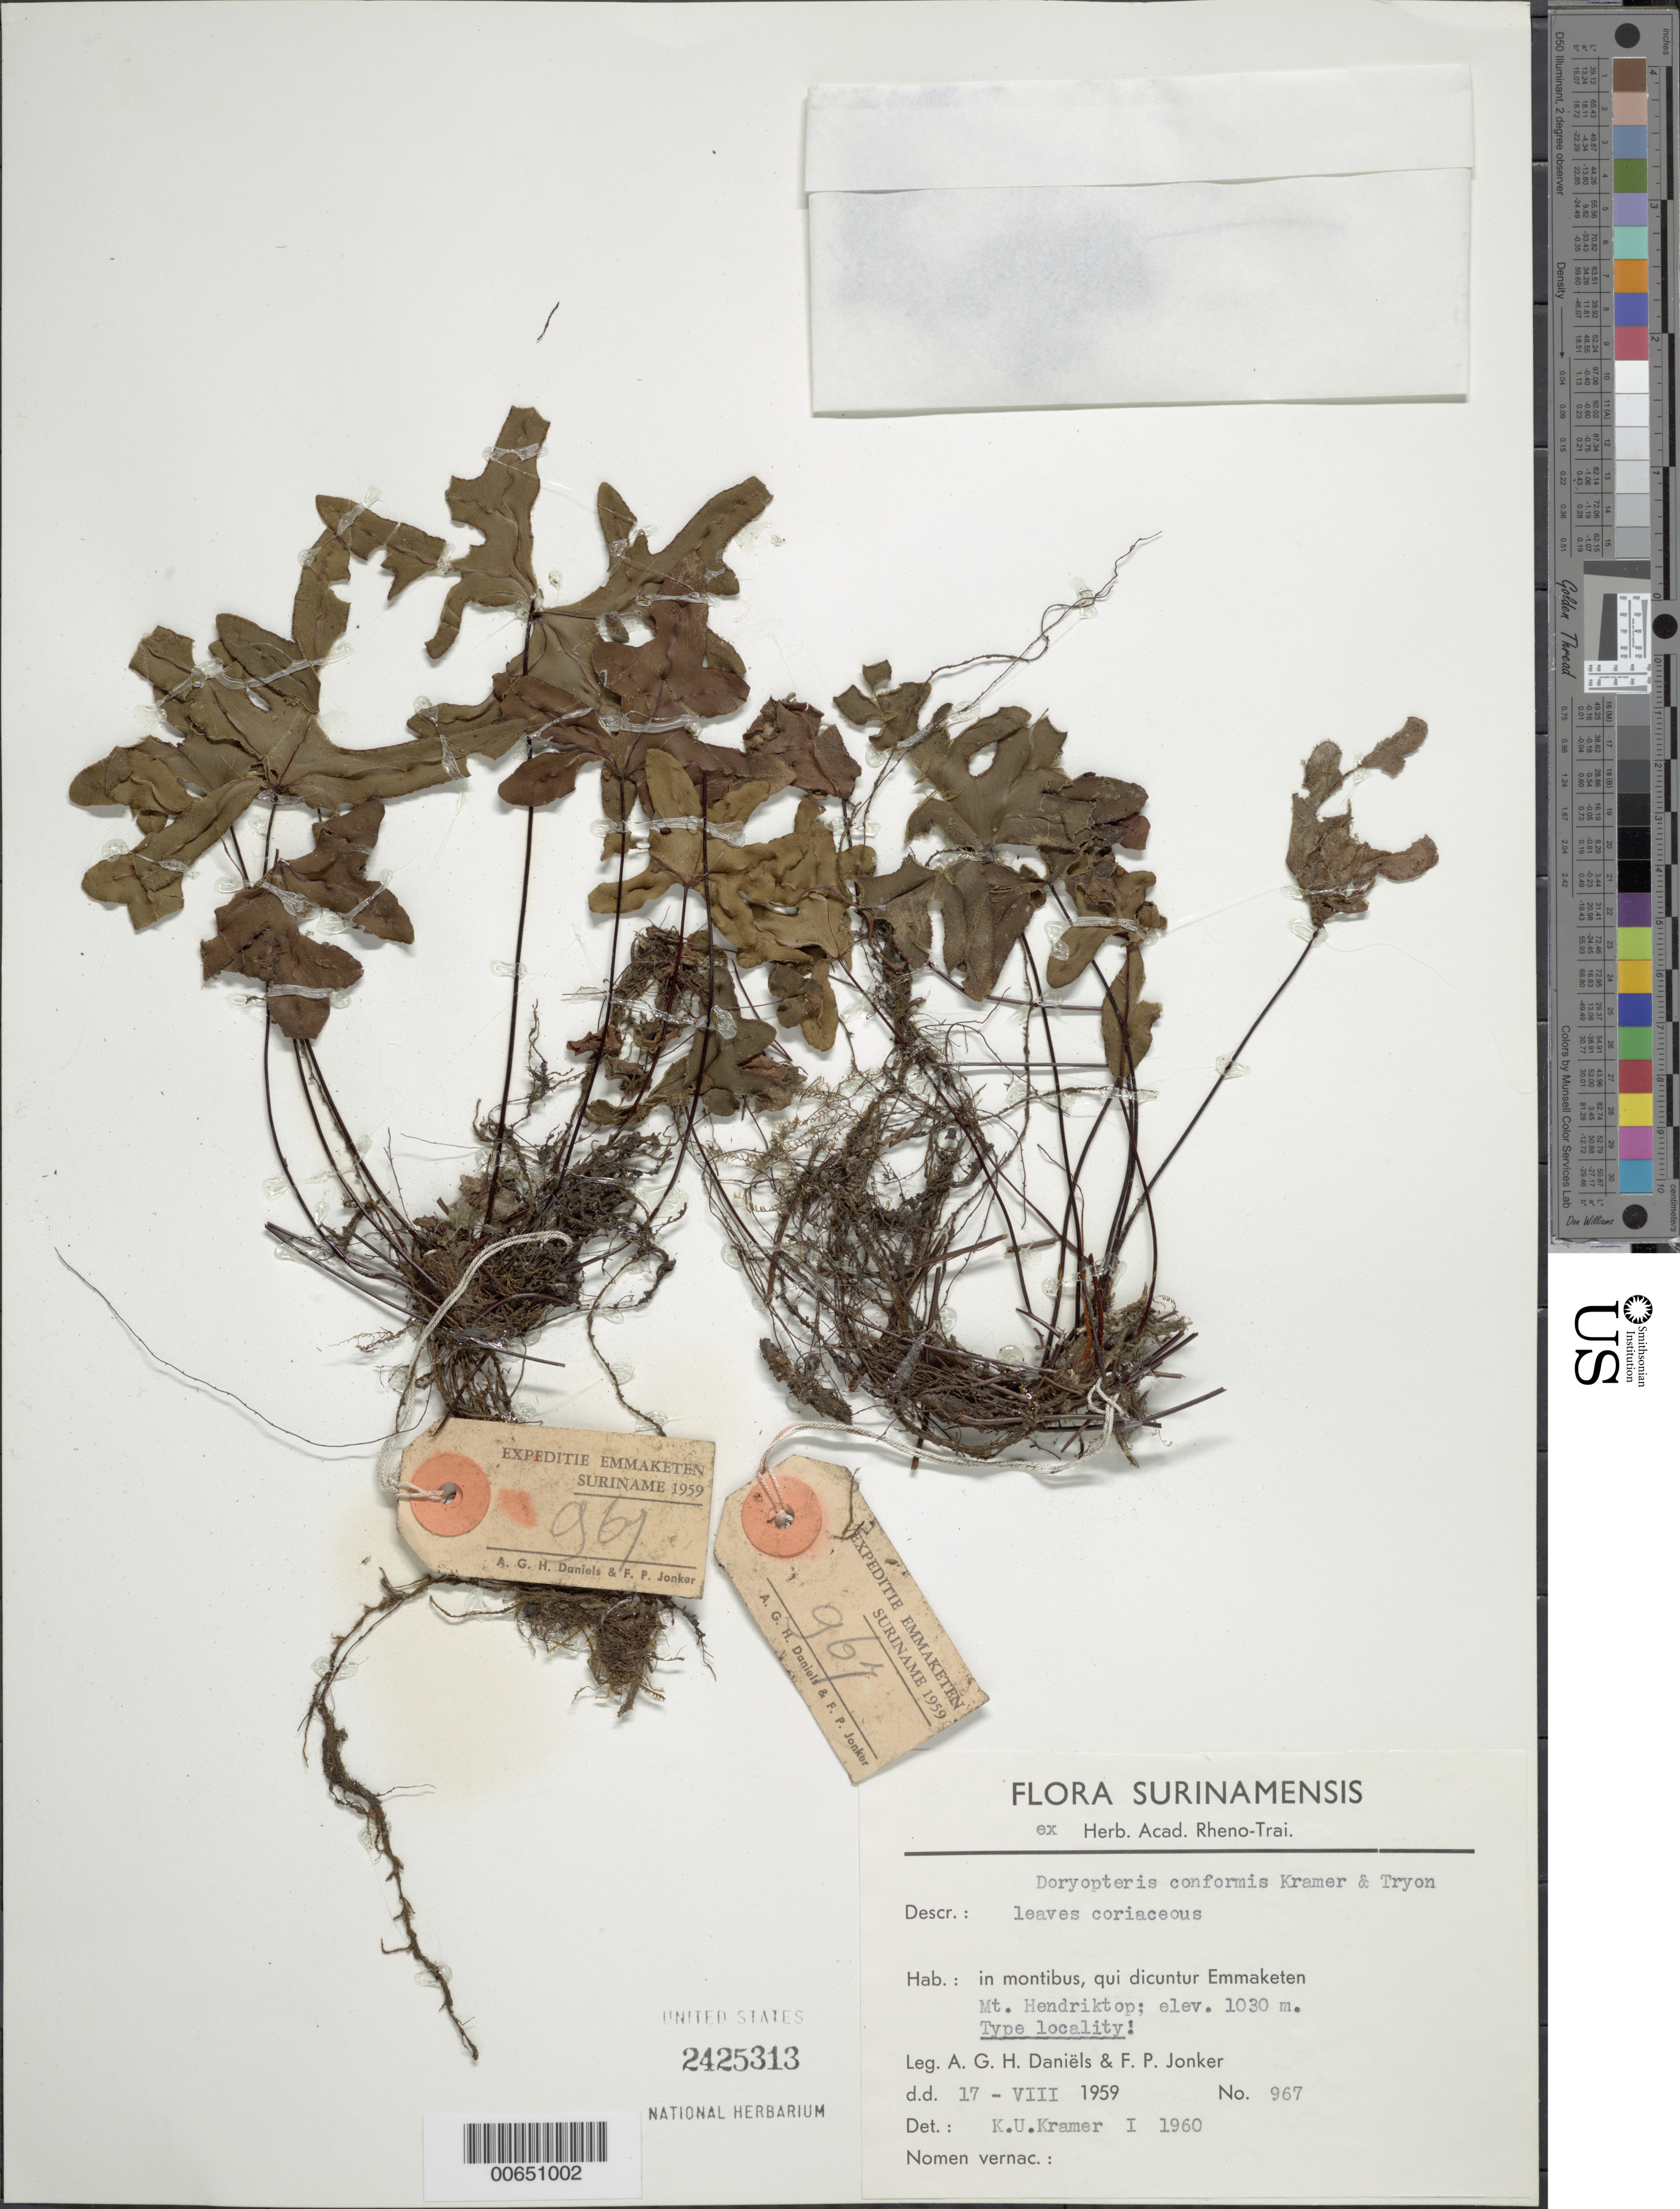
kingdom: Plantae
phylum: Tracheophyta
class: Polypodiopsida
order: Polypodiales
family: Pteridaceae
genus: Doryopteris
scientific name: Doryopteris conformis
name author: K.U. Kramer & R.M. Tryon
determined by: Kramer, K. U.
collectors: A. Daniëls & F. P. Jonker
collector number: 967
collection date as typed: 17-Aug-59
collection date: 1959-08-17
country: Suriname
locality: Emmaketen, Mt. Hendriktop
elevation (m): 1030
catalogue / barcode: US 2425313